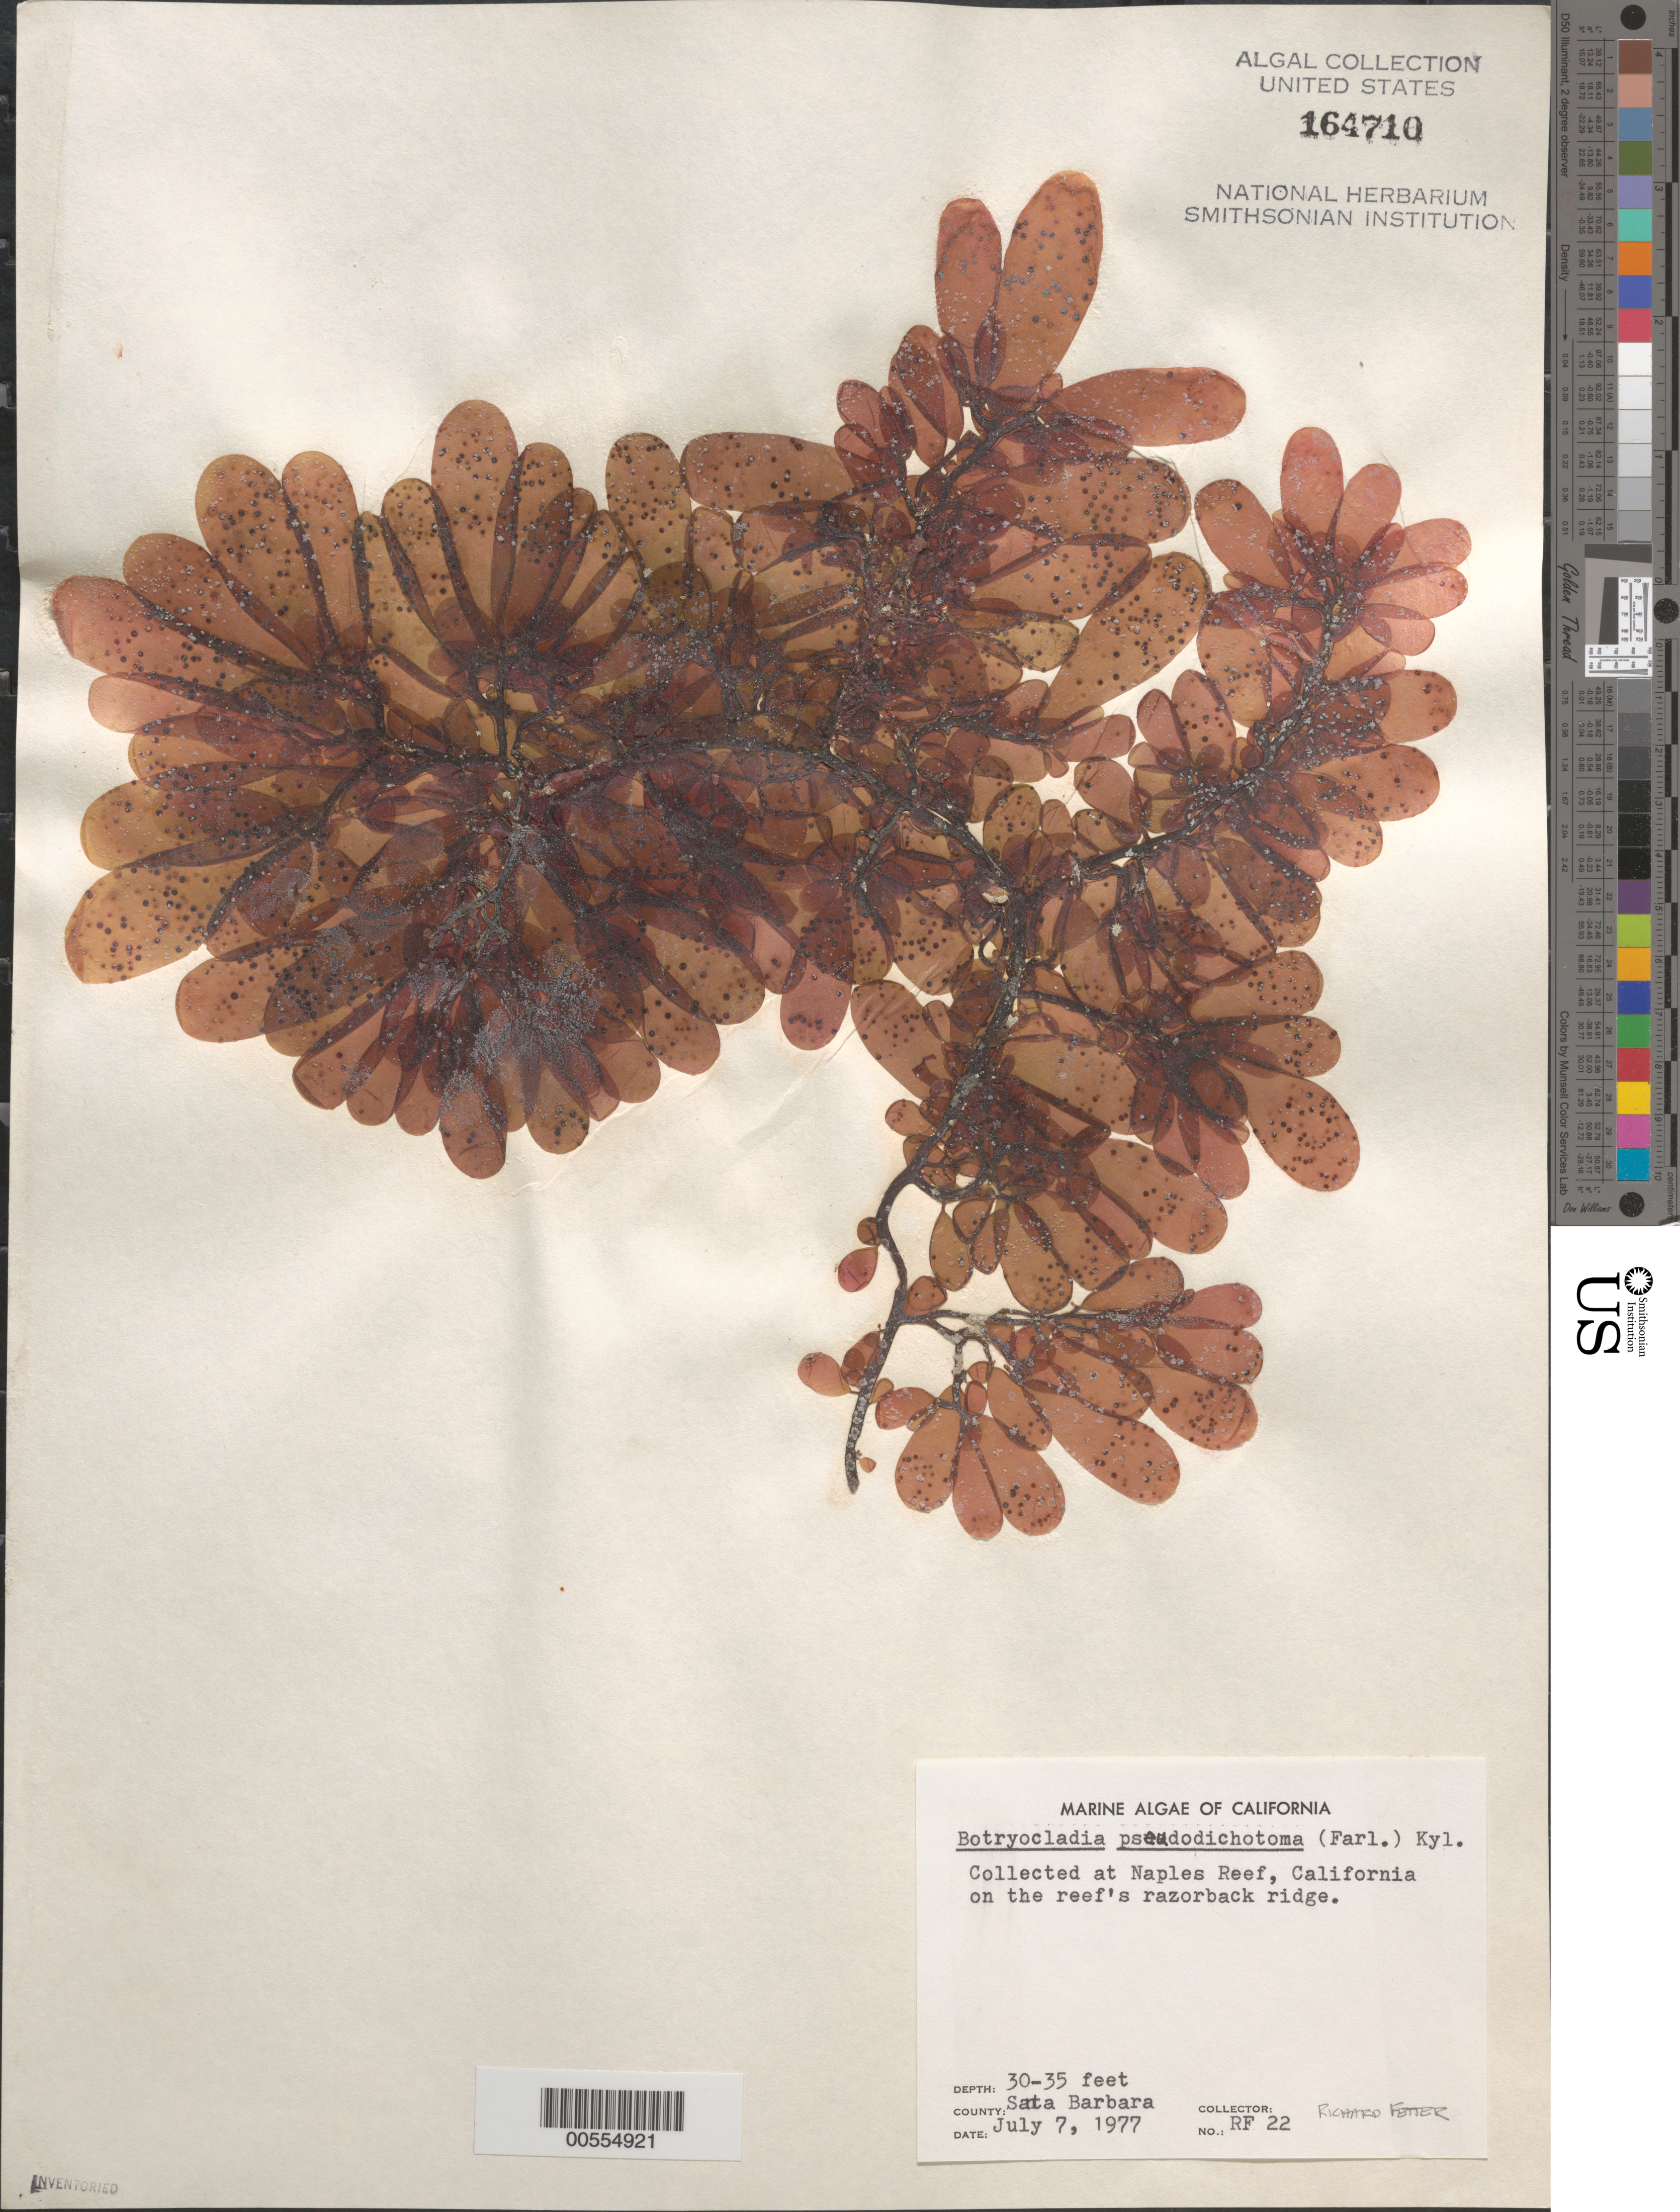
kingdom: Plantae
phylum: Rhodophyta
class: Florideophyceae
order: Rhodymeniales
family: Rhodymeniaceae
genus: Botryocladia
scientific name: Botryocladia pseudodichotoma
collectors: R. Fetter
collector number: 22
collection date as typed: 07 Jul 1977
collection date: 1977-07-07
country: United States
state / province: California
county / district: Santa Barbara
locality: Naples Reef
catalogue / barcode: US 164710